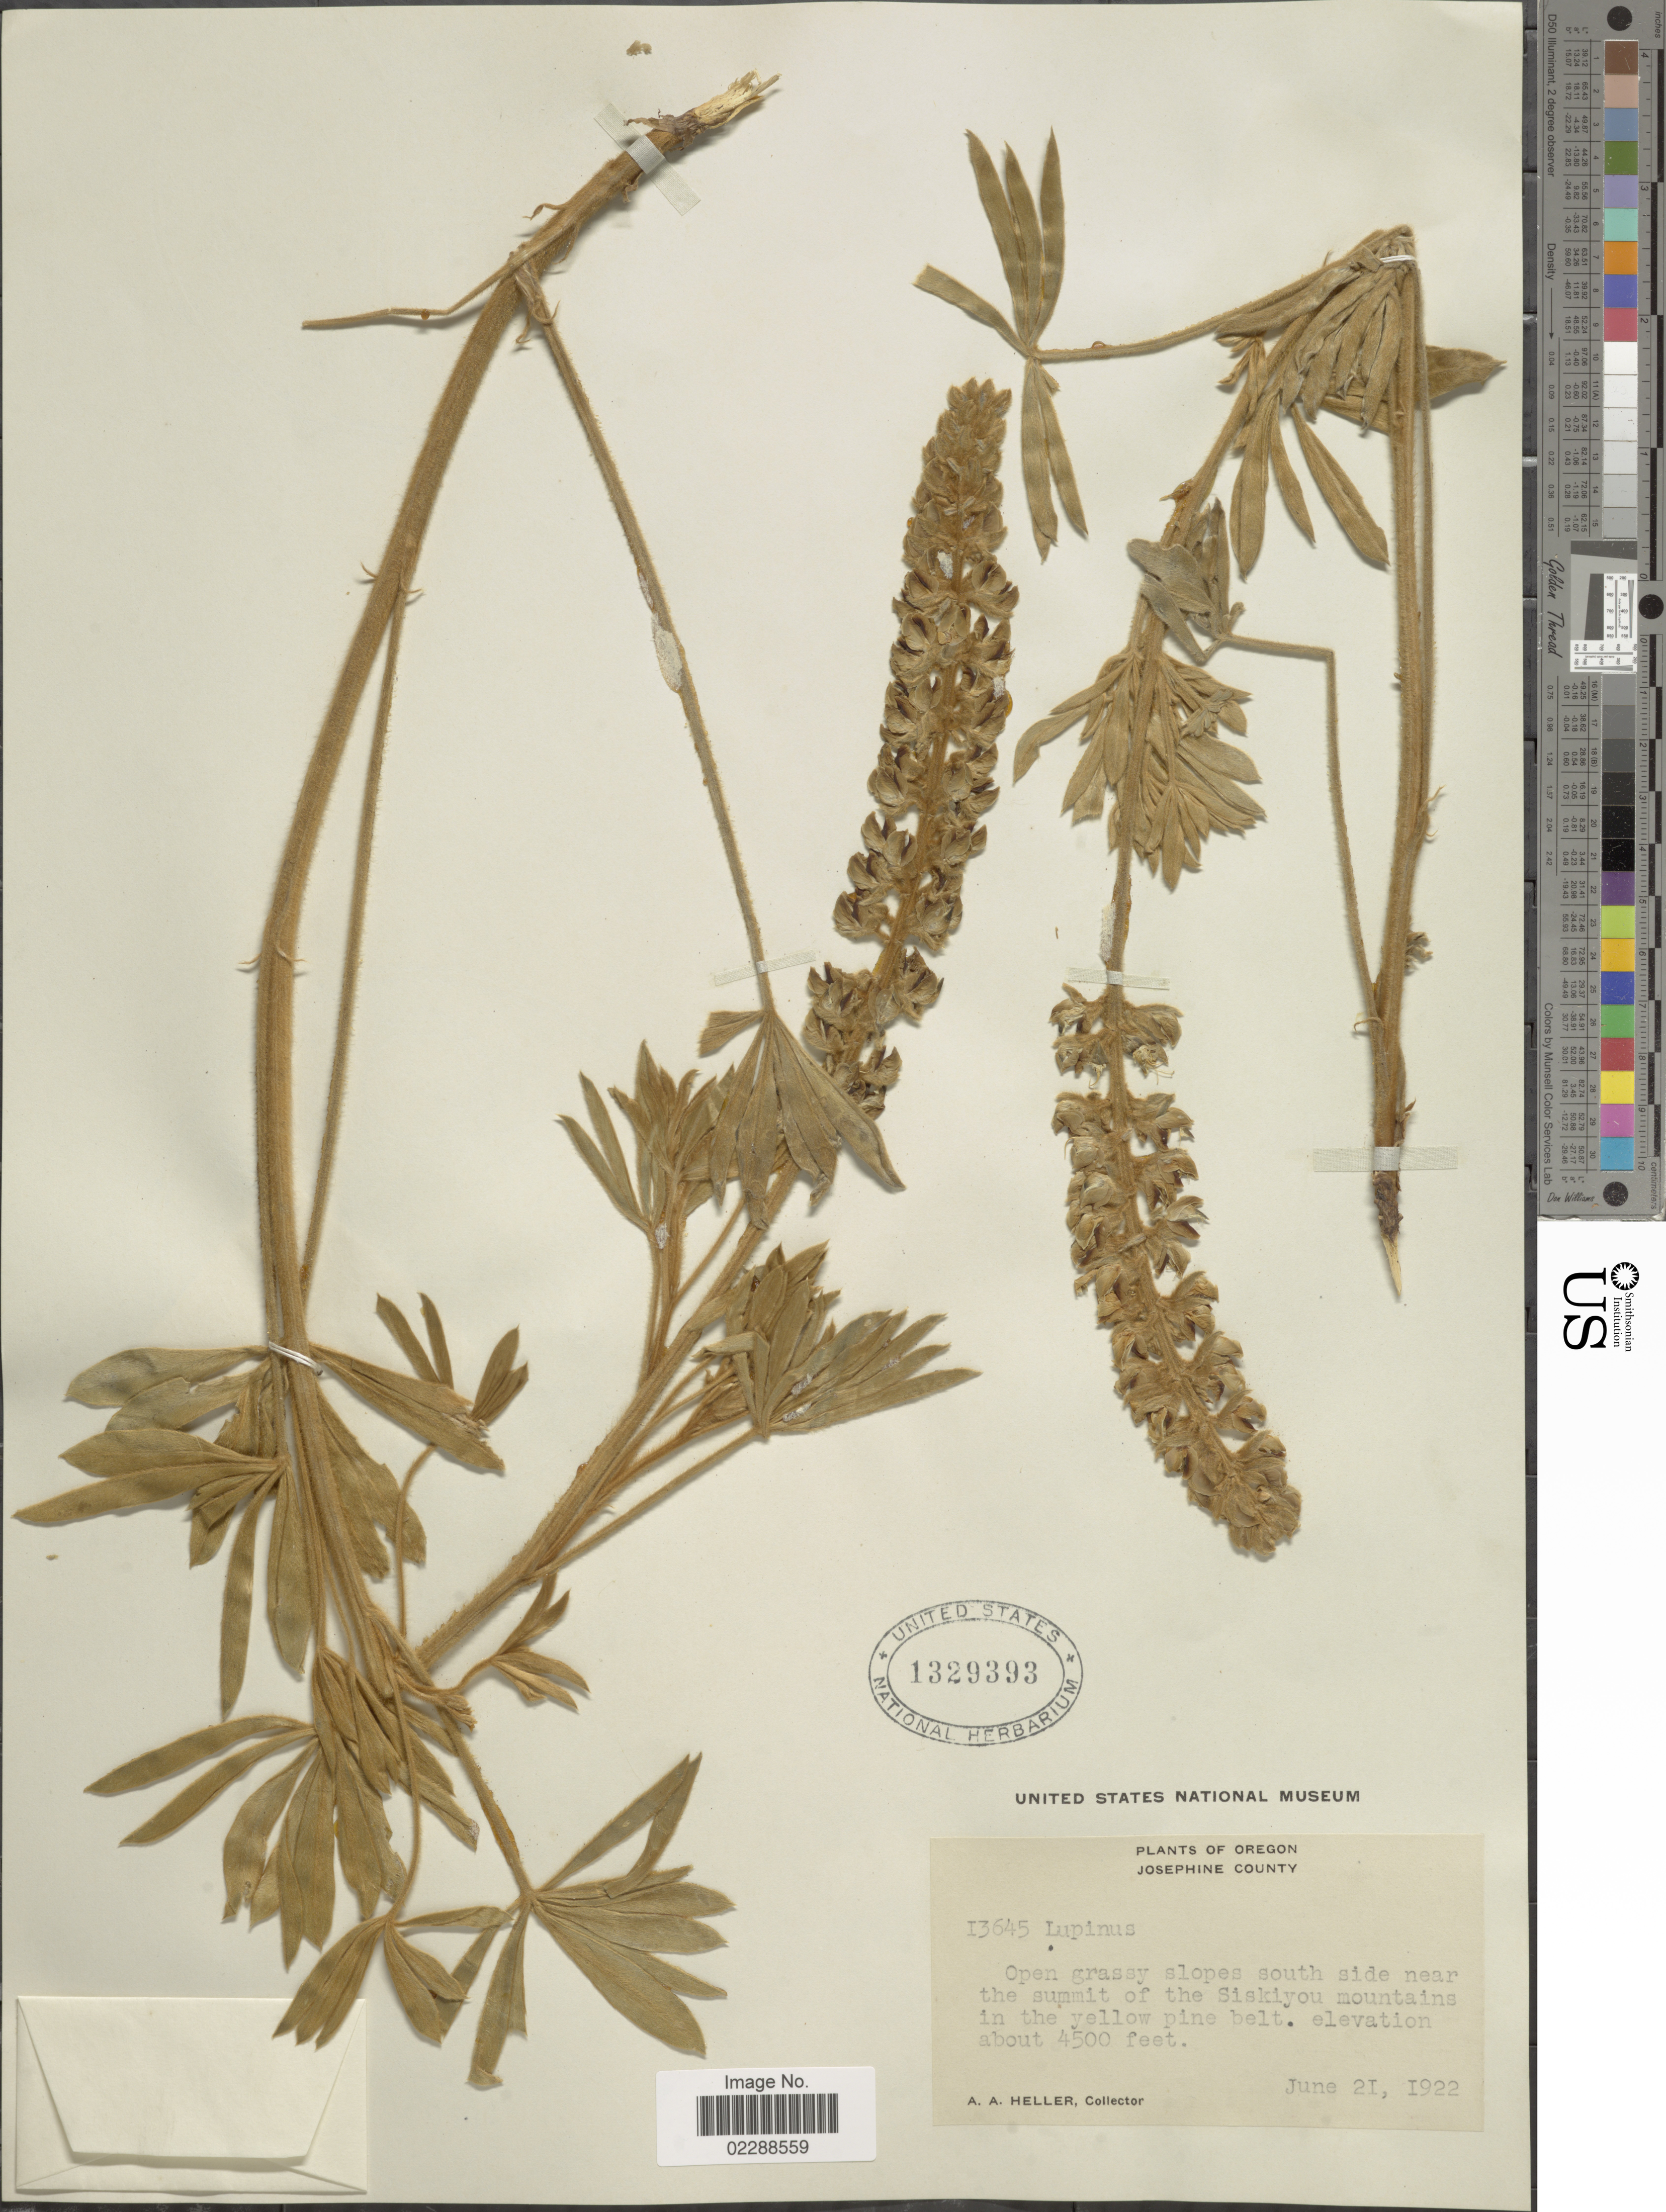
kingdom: Plantae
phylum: Tracheophyta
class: Magnoliopsida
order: Fabales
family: Fabaceae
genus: Lupinus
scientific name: Lupinus sp.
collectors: A. A. Heller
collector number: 13645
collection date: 1922-06-21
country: United States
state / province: Oregon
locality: Josephine County, Open grassy slopes south slope near the summut of the Siskiyou mountains in the yellow pine belt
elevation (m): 1372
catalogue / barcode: US 1329393